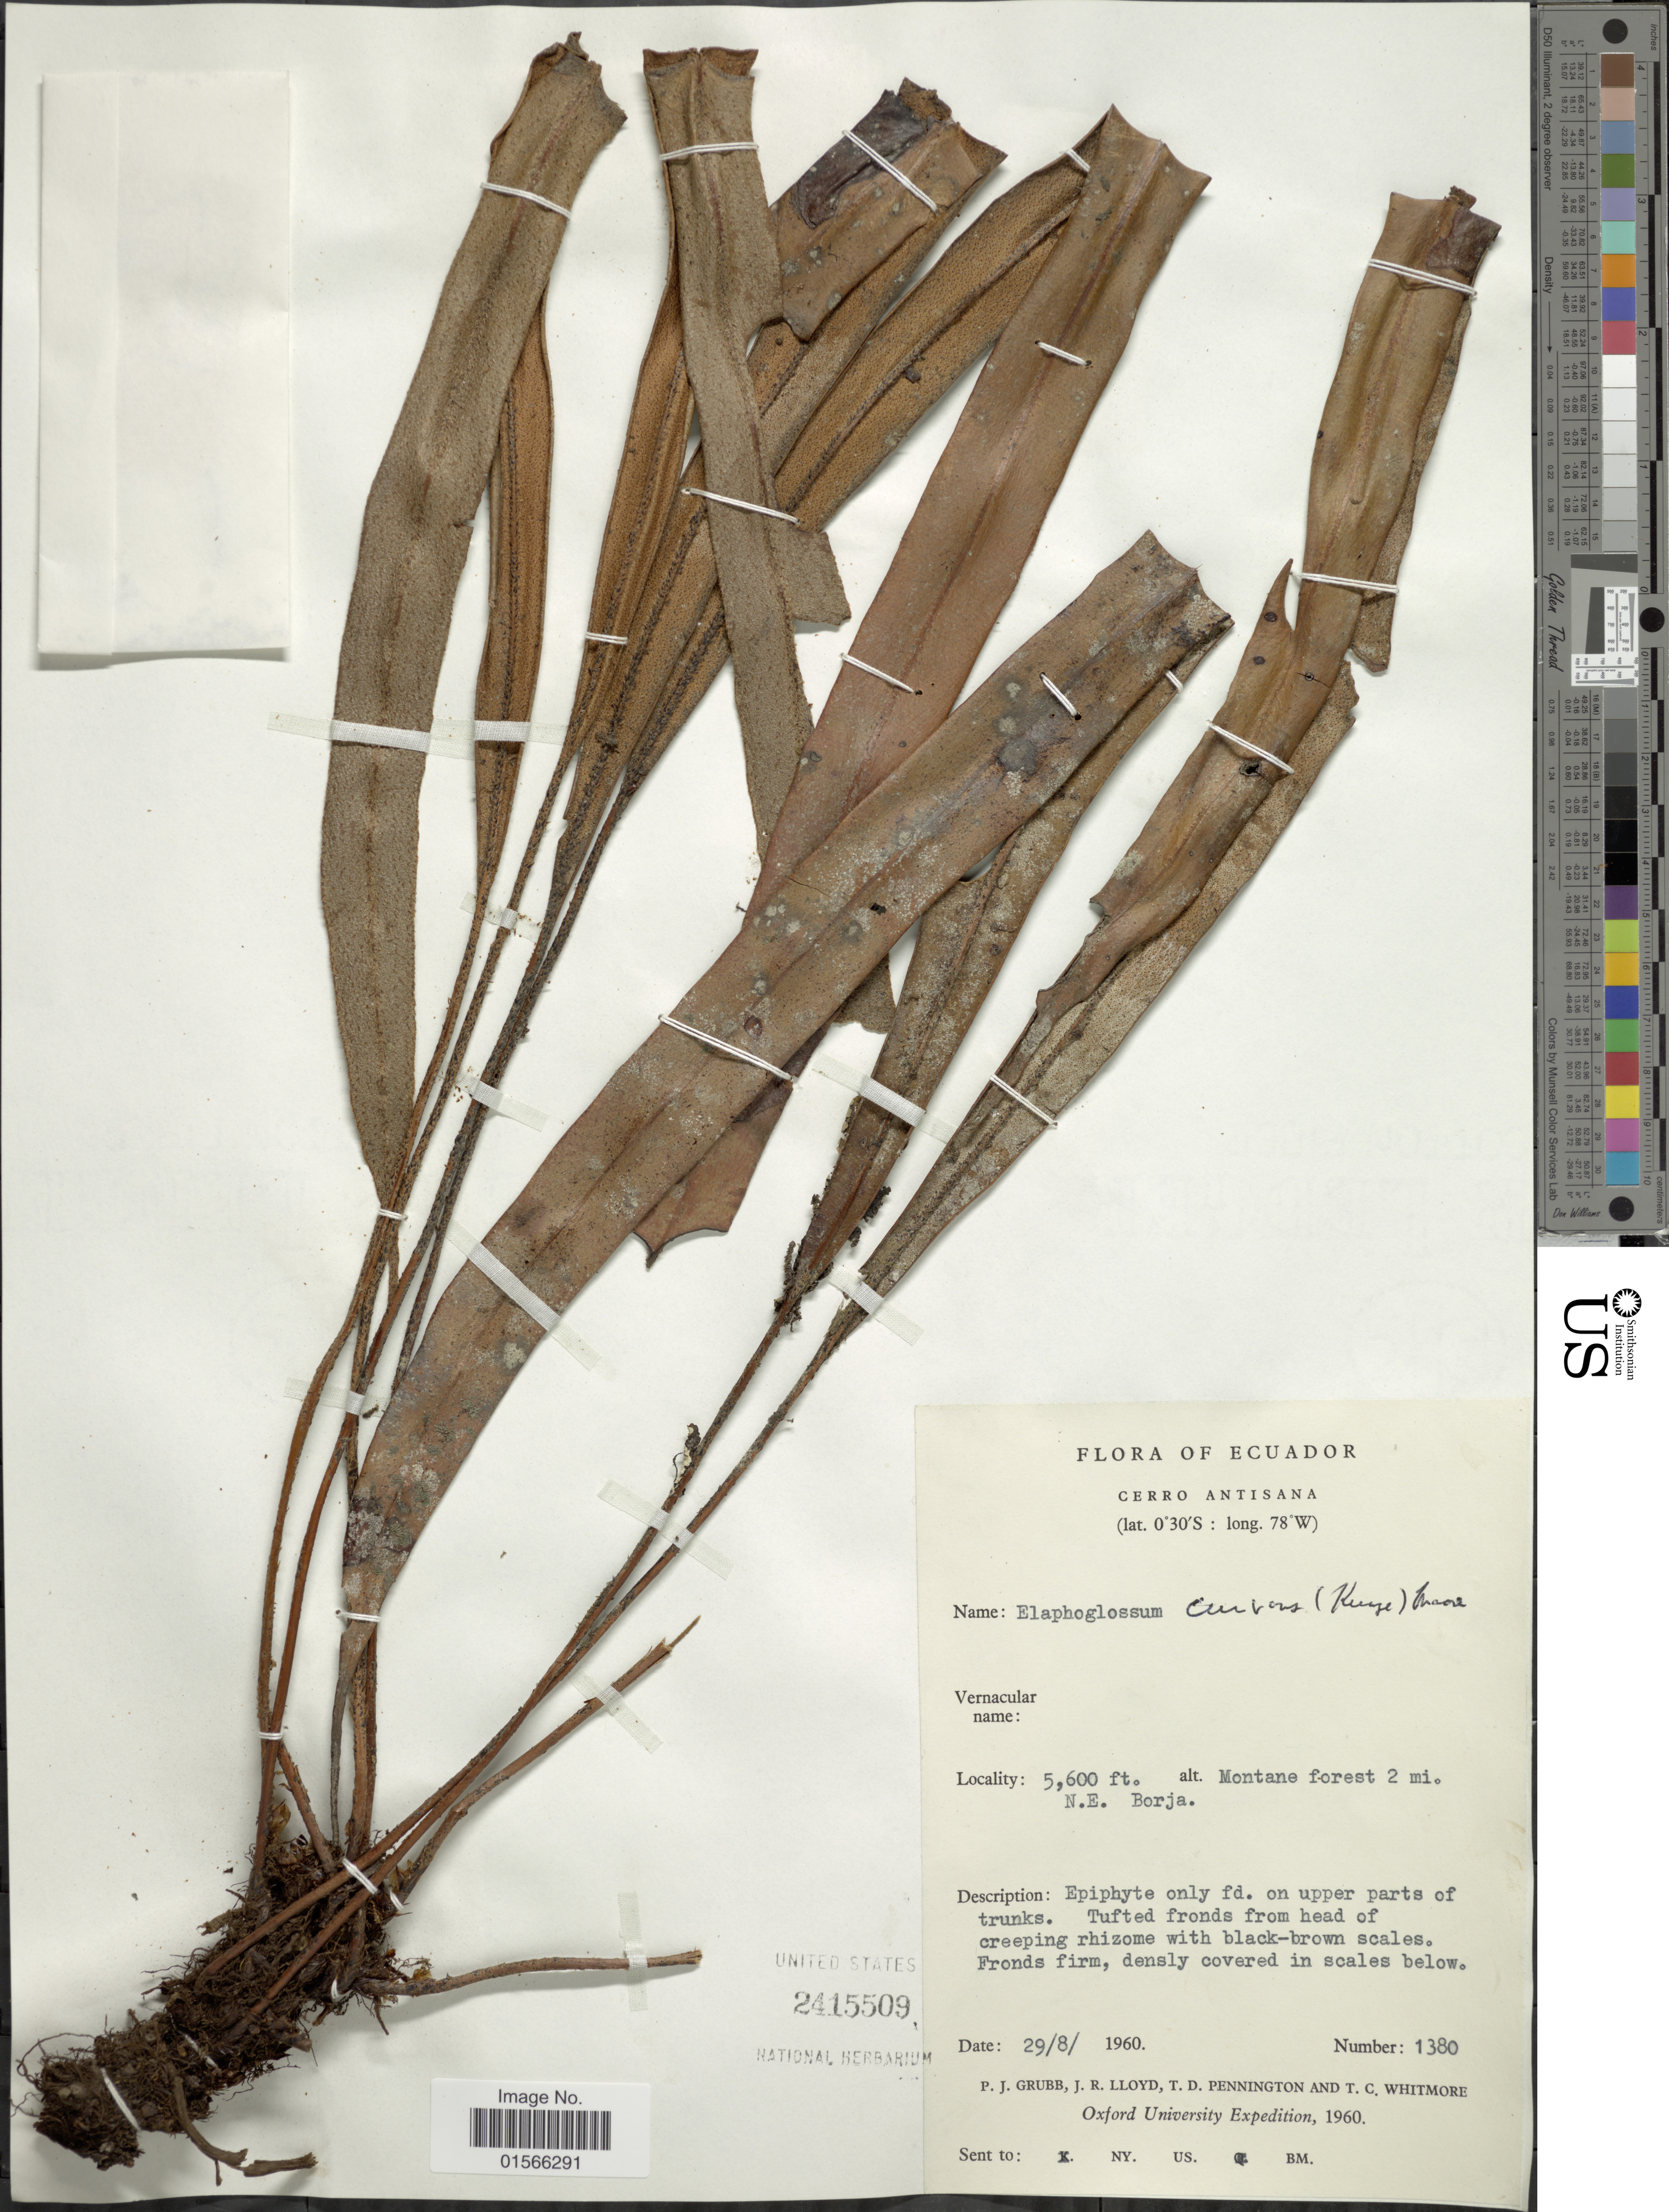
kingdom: Plantae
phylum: Tracheophyta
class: Polypodiopsida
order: Polypodiales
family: Dryopteridaceae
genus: Elaphoglossum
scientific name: Elaphoglossum curvans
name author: (Kunze) A. Rojas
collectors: P. J. Grubb, J. R. Lloyd, T. D. Pennington & T. C. Whitmore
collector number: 1380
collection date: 1960-08-29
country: Ecuador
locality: Cerro Antisana, Montane forest 2 mi. N.E. Borja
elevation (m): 1707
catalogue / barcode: US 2415509